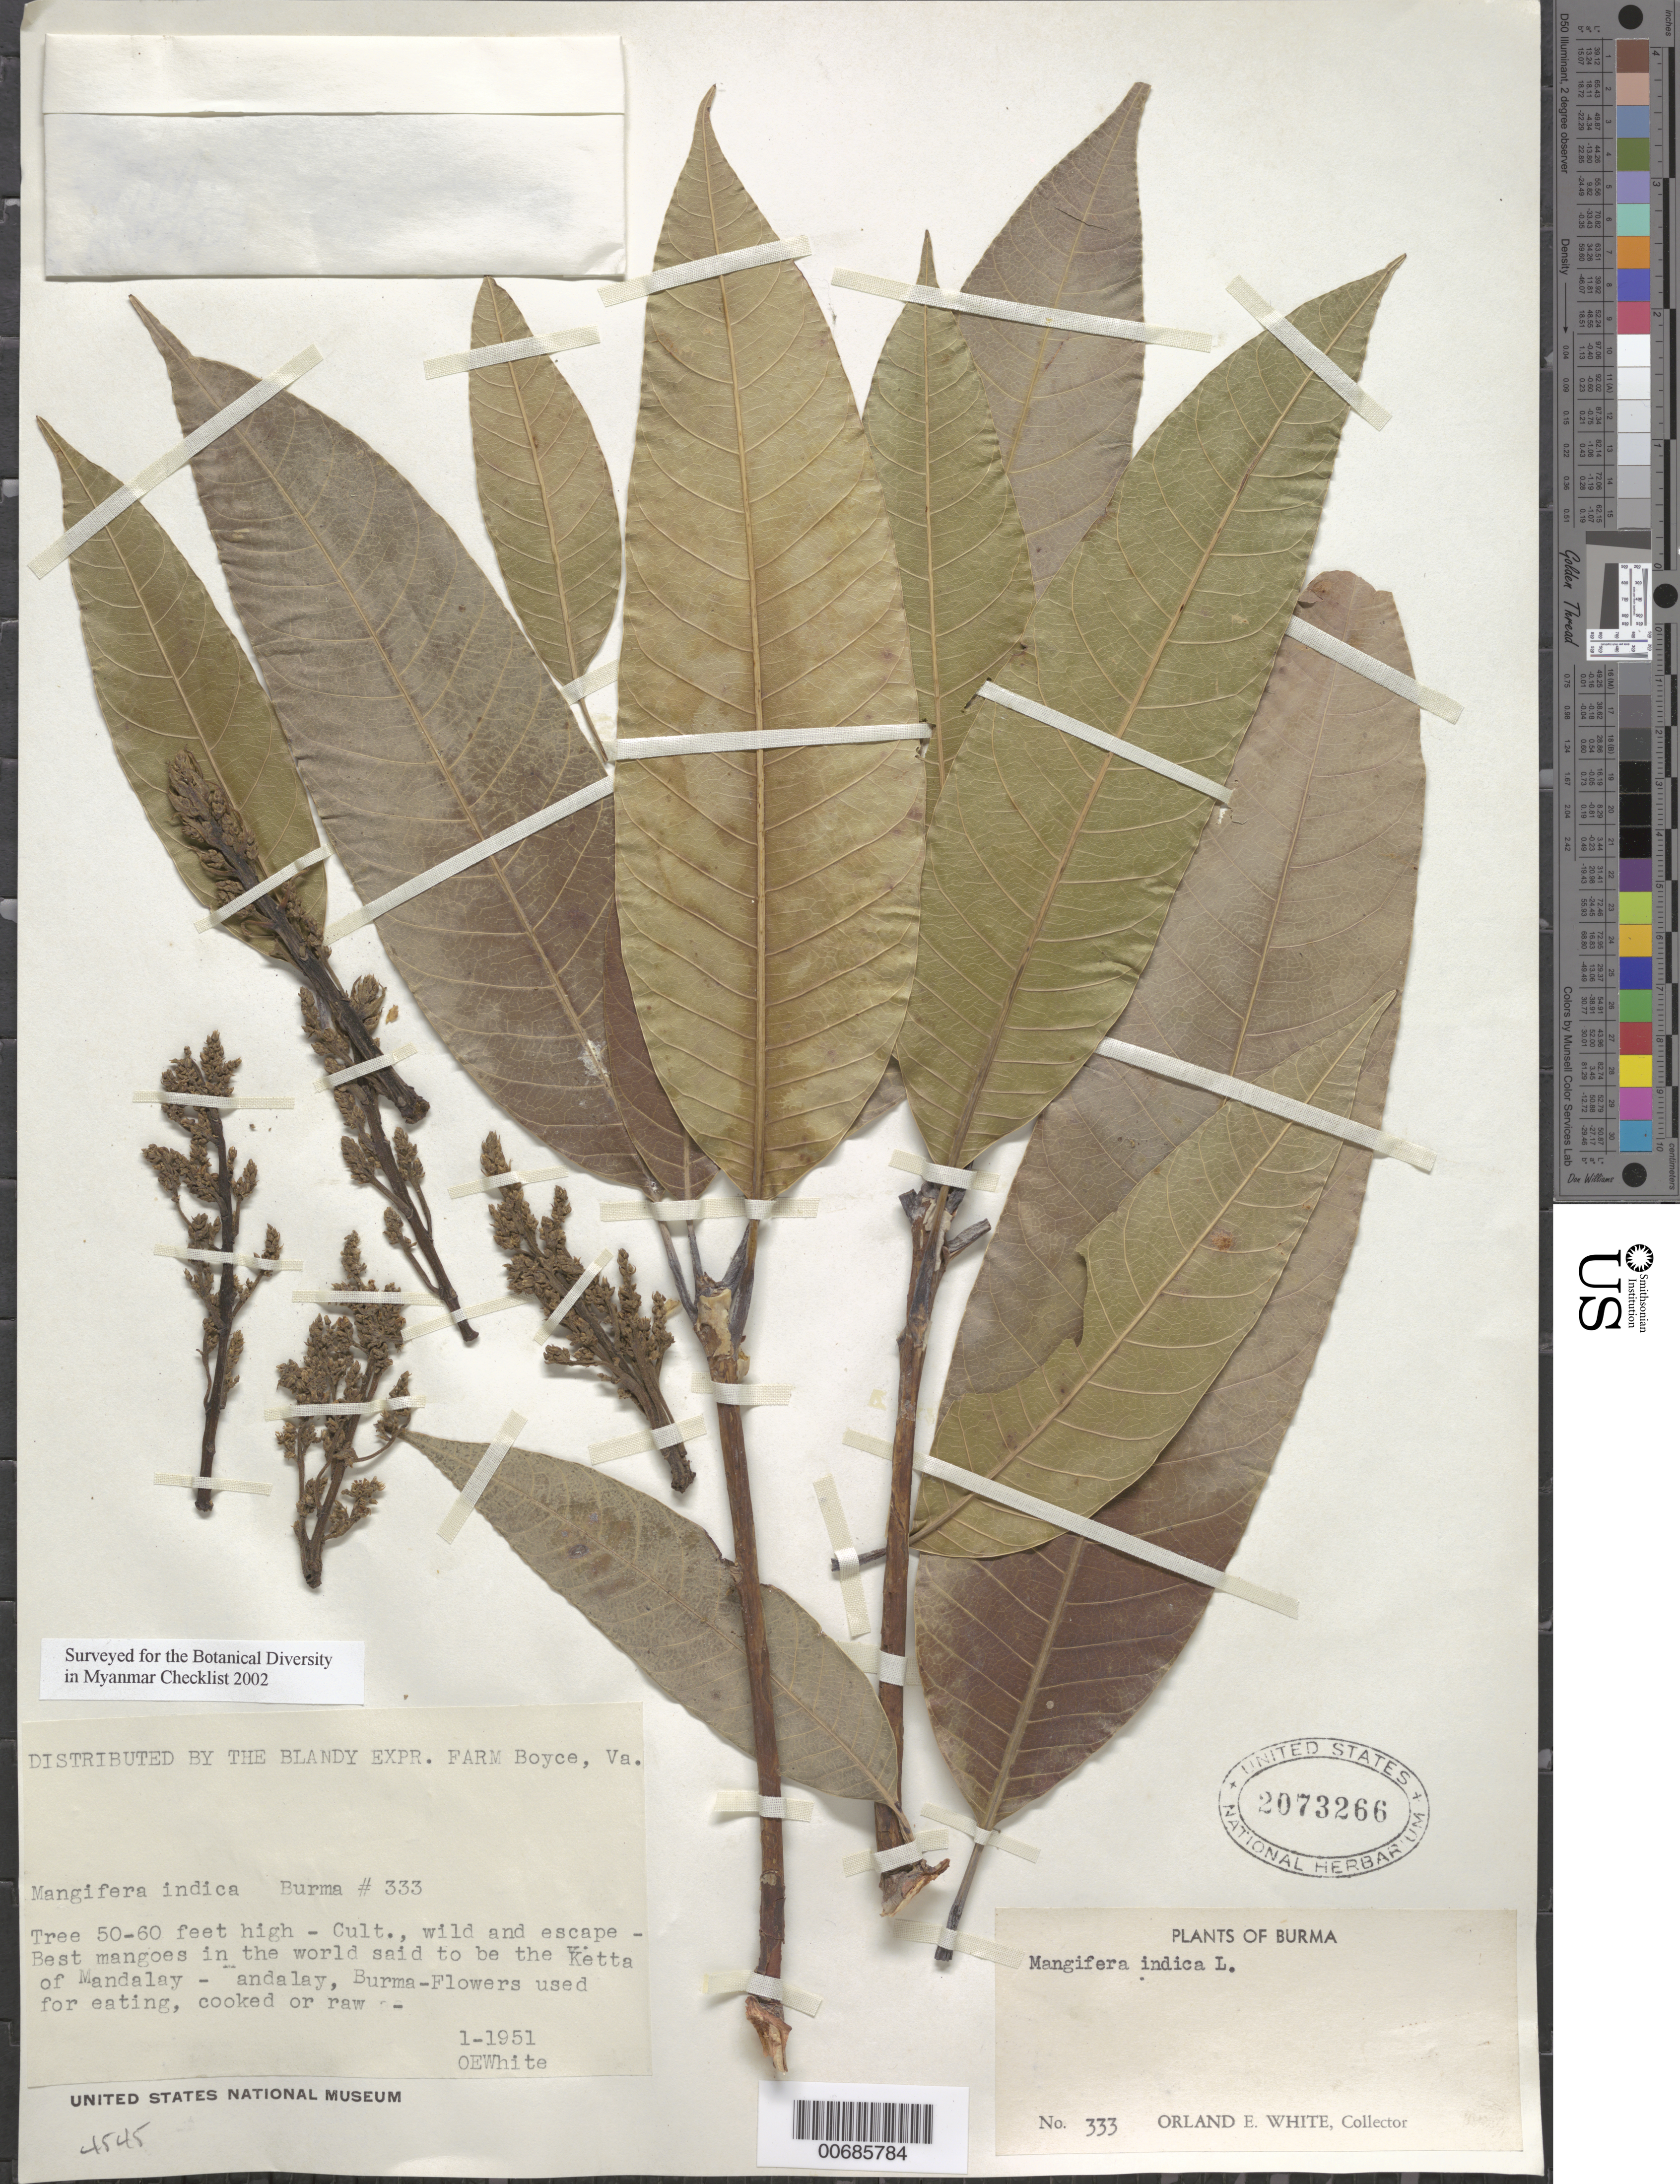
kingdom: Plantae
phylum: Tracheophyta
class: Magnoliopsida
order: Sapindales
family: Anacardiaceae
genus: Mangifera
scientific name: Mangifera indica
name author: L.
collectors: O. E. White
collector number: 333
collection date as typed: Jan 1951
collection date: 1951-01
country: Myanmar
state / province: Mandalay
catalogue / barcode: US 2073266